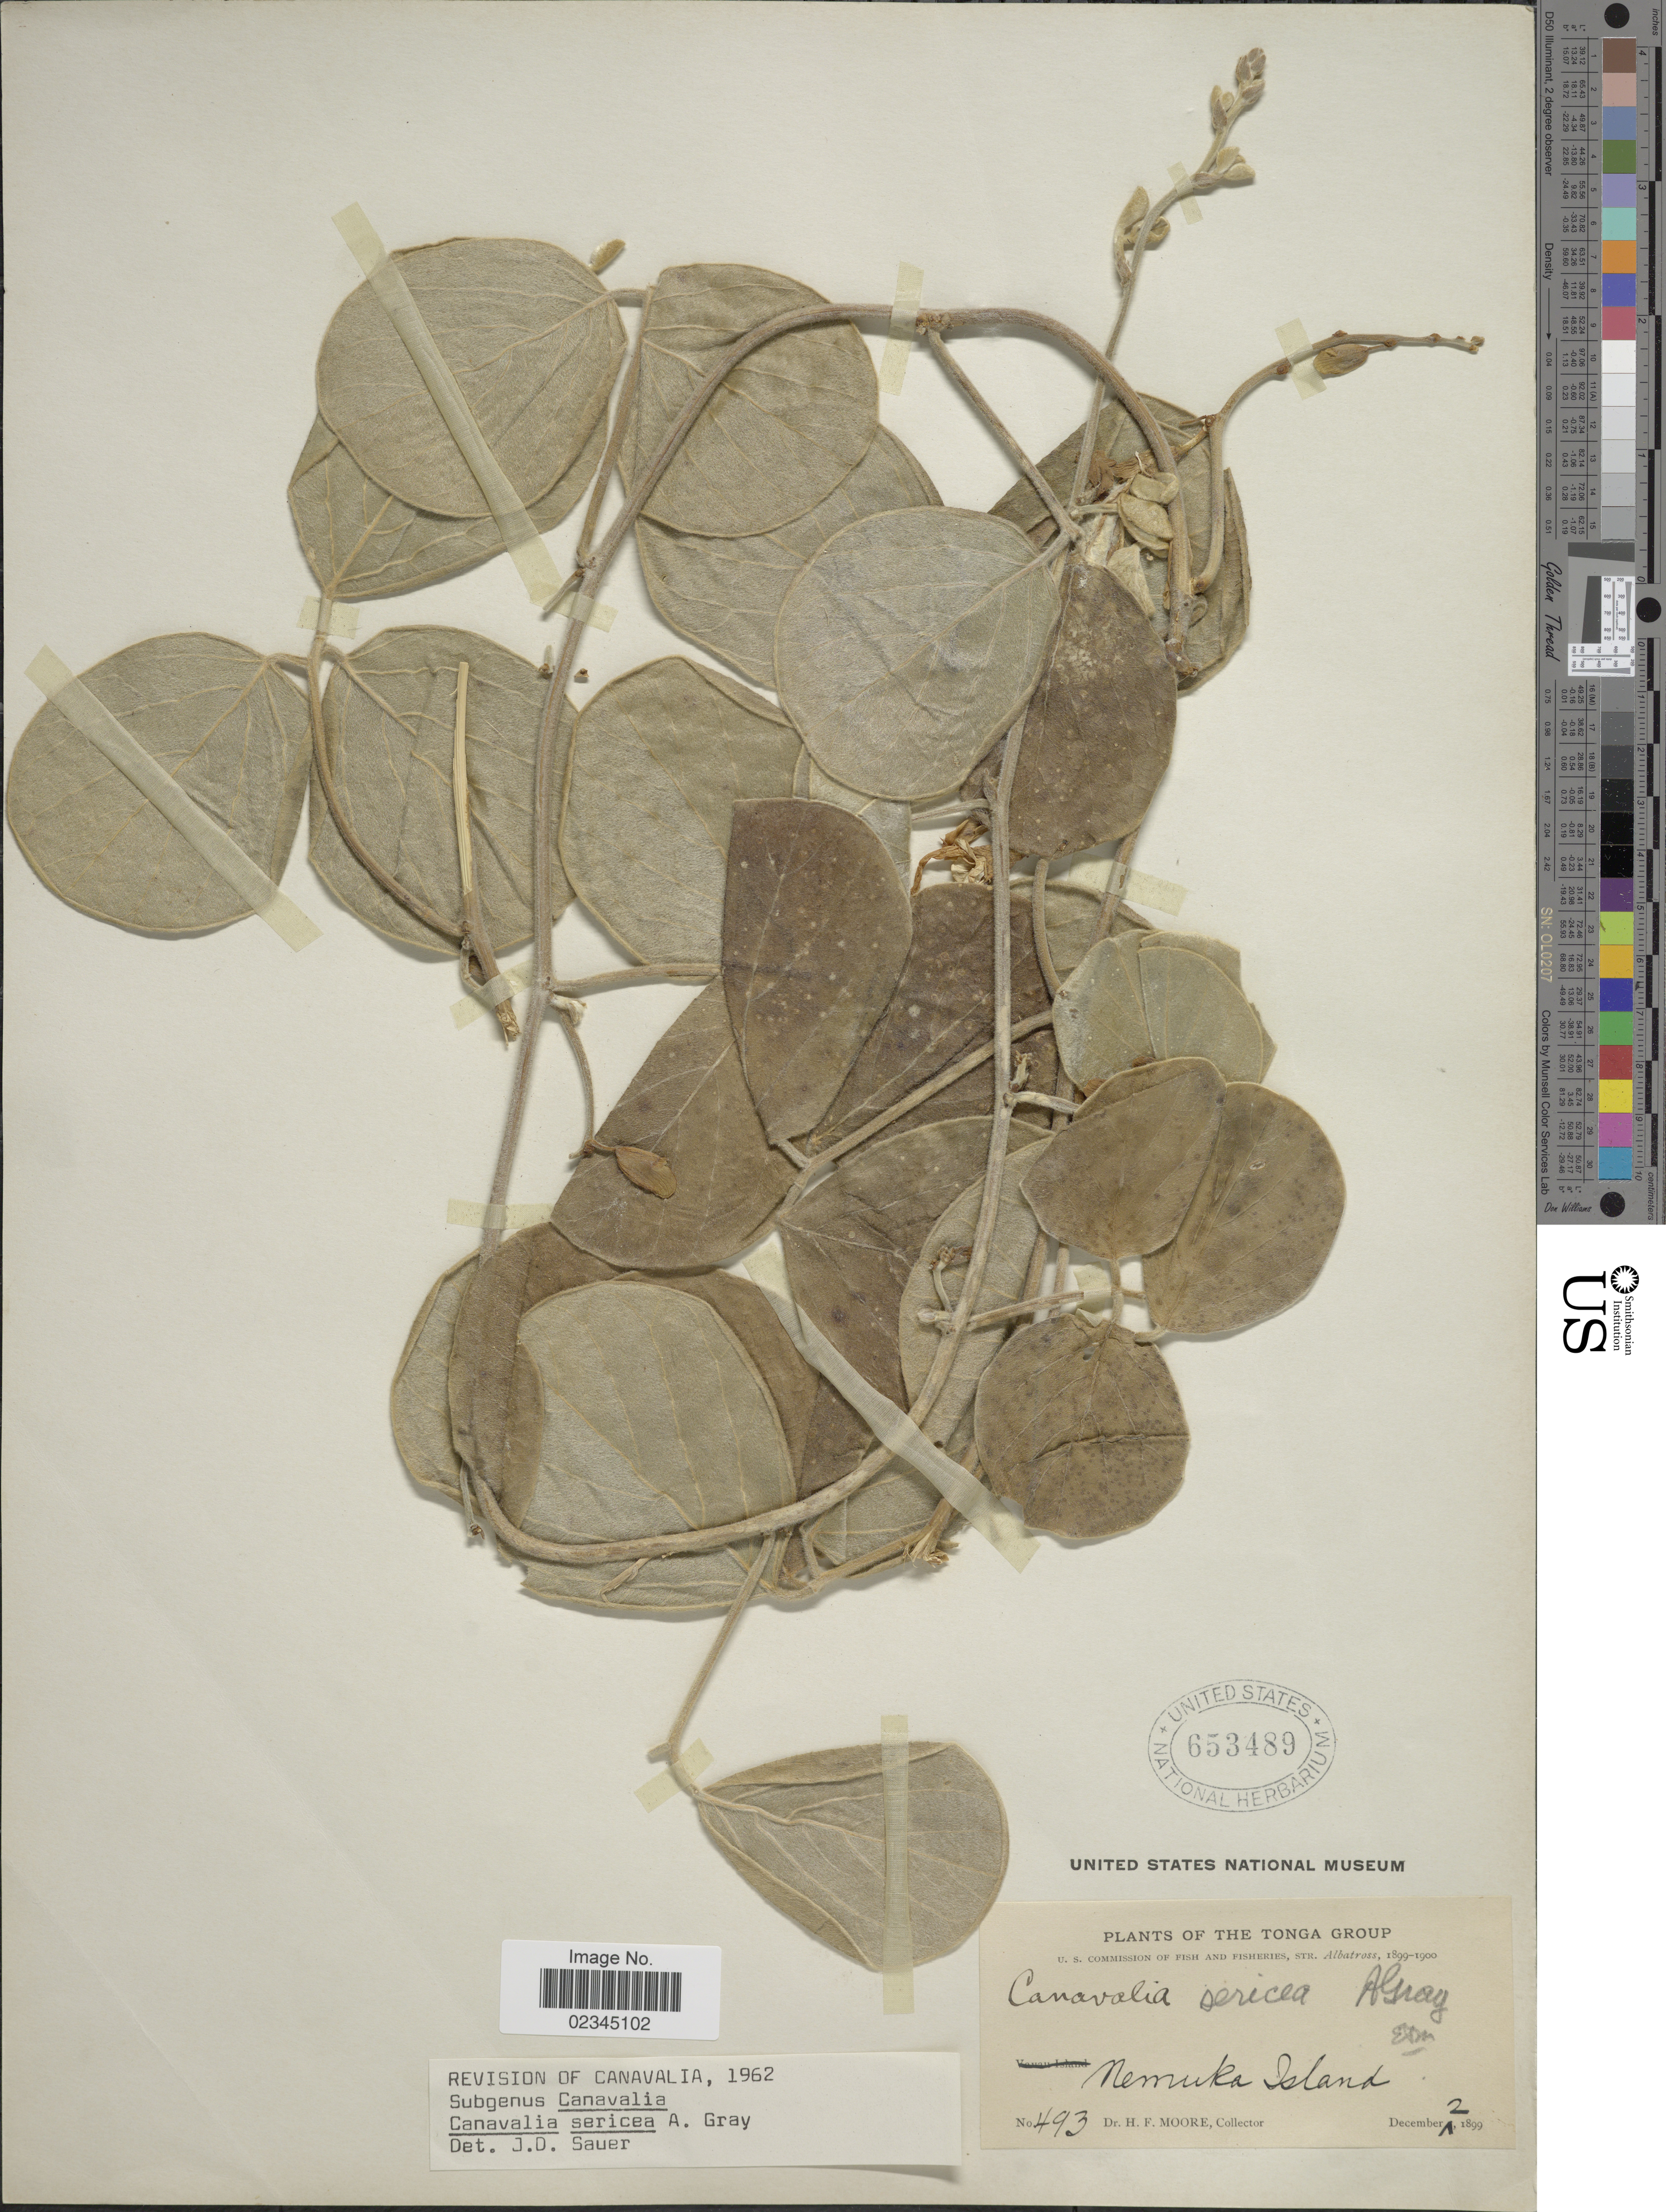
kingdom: Plantae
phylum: Tracheophyta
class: Magnoliopsida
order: Fabales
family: Fabaceae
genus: Canavalia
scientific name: Canavalia sericea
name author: A. Gray in Wilkes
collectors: H. F. Moore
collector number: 493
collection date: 1899-12-02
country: Tonga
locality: Tonga Group. Nemuka Island.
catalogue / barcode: US 653489